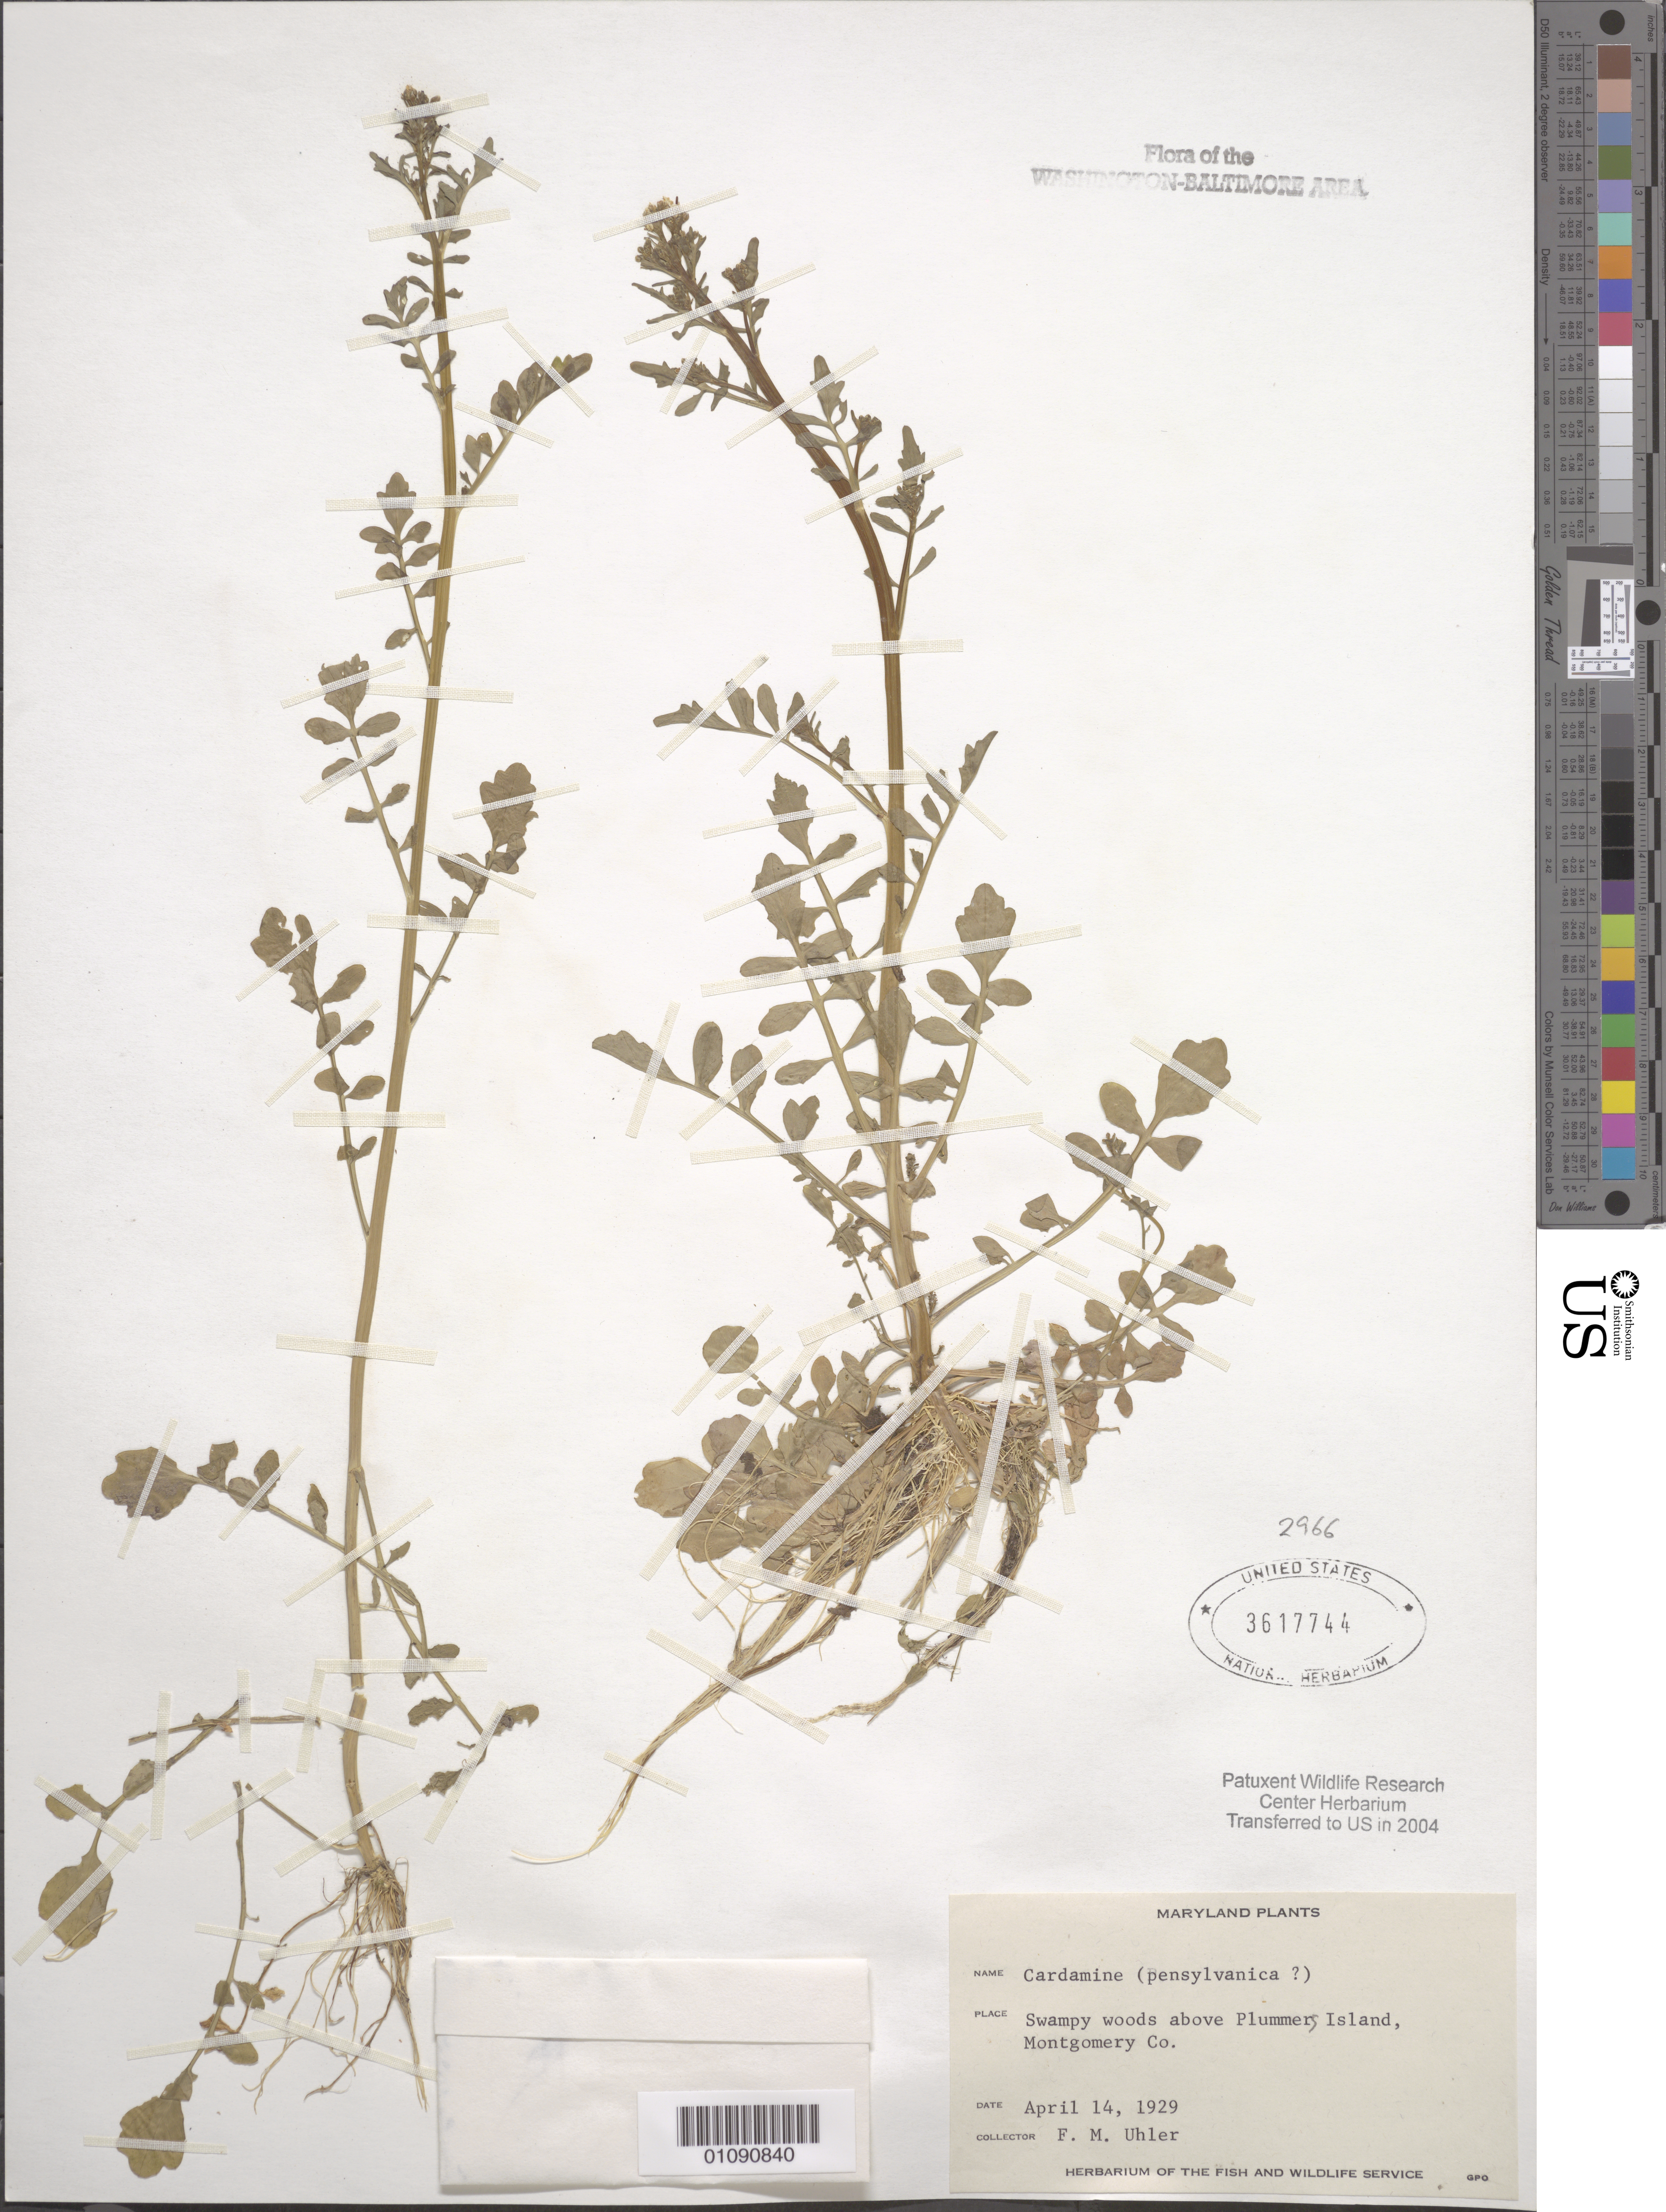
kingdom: Plantae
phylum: Tracheophyta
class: Magnoliopsida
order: Brassicales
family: Brassicaceae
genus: Cardamine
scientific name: Cardamine sp.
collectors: F. M. Uhler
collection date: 1929-04-14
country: United States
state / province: Maryland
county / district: Montgomery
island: Plummer's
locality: Above Plummers Island.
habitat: Swampy woods.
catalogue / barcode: US 3617744